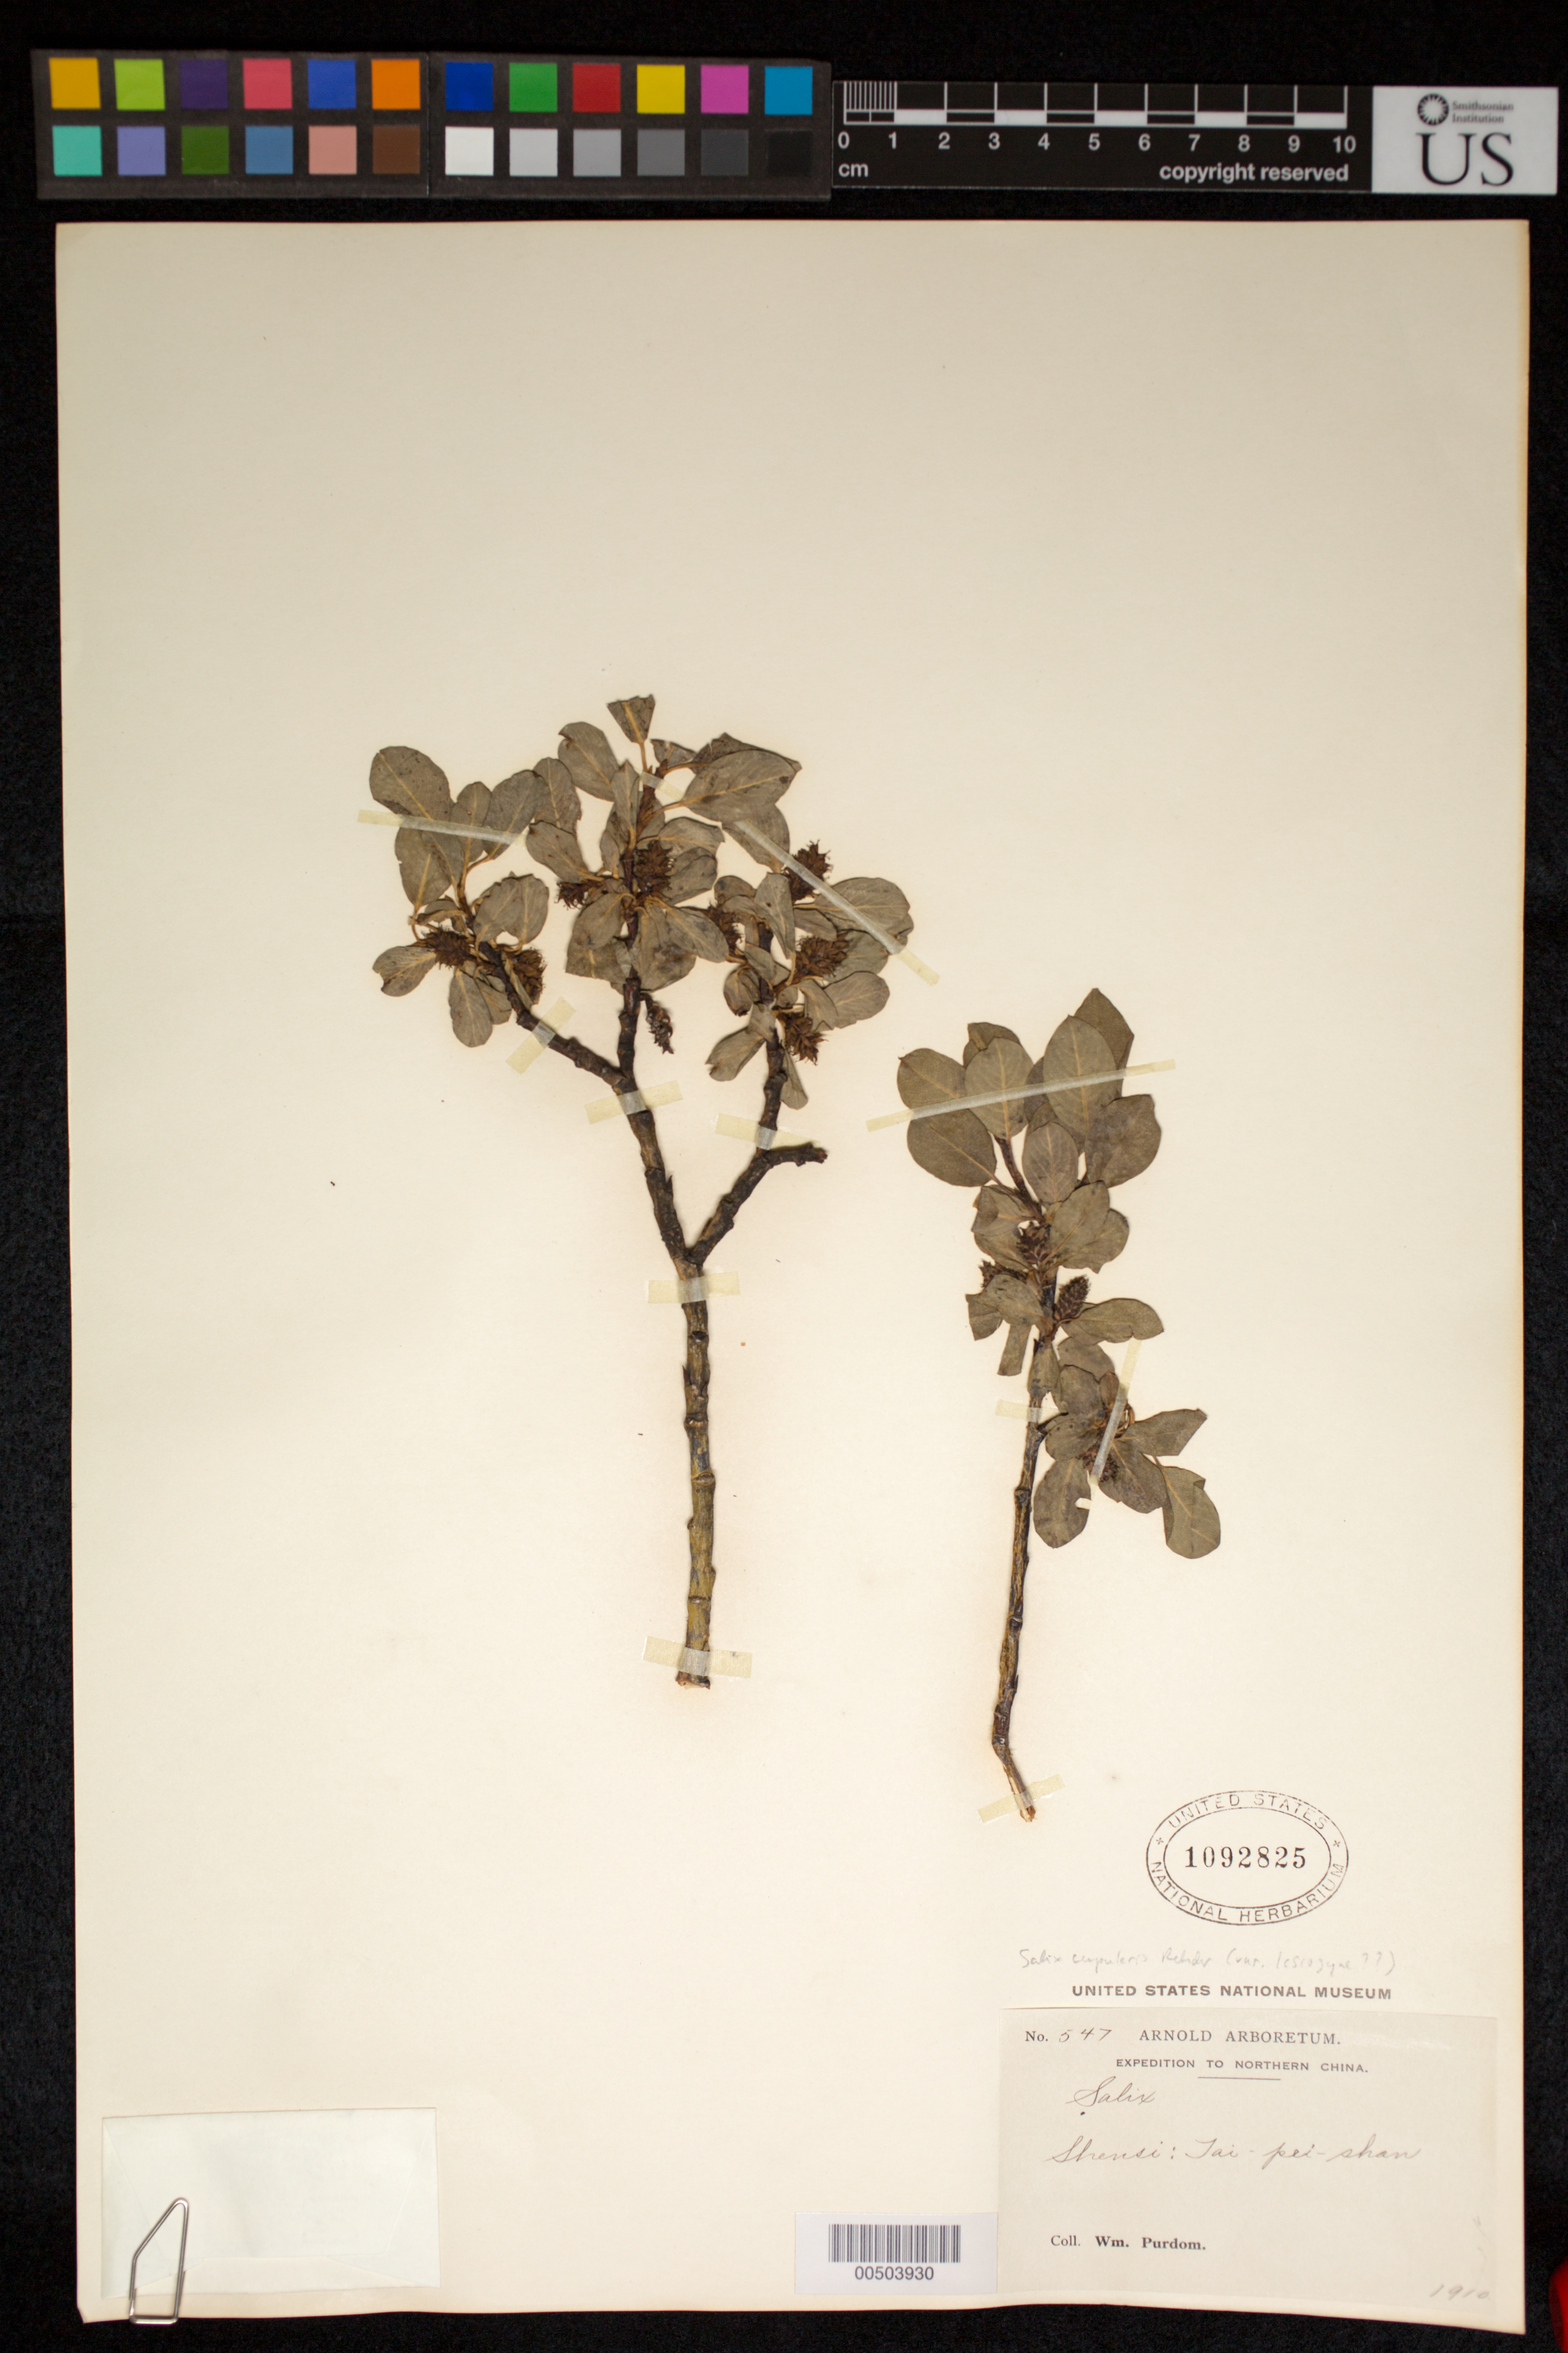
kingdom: Plantae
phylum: Tracheophyta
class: Magnoliopsida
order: Malpighiales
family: Salicaceae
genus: Salix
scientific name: Salix cupularis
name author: Rehder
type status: Possible Type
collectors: W. Purdom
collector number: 547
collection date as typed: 1910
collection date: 1910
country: China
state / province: Shanxi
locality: Shansi: Tai Pei Shan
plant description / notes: Both Salix cupularis Rehder and Salix cupularis var. lasiogyne Rehder (published in same publication) are based on Purdom 547, apparently a mixed collection of the two varieties. This specimen is surely a type of one of the two varieties, but unclear which.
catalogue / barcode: US 1092825